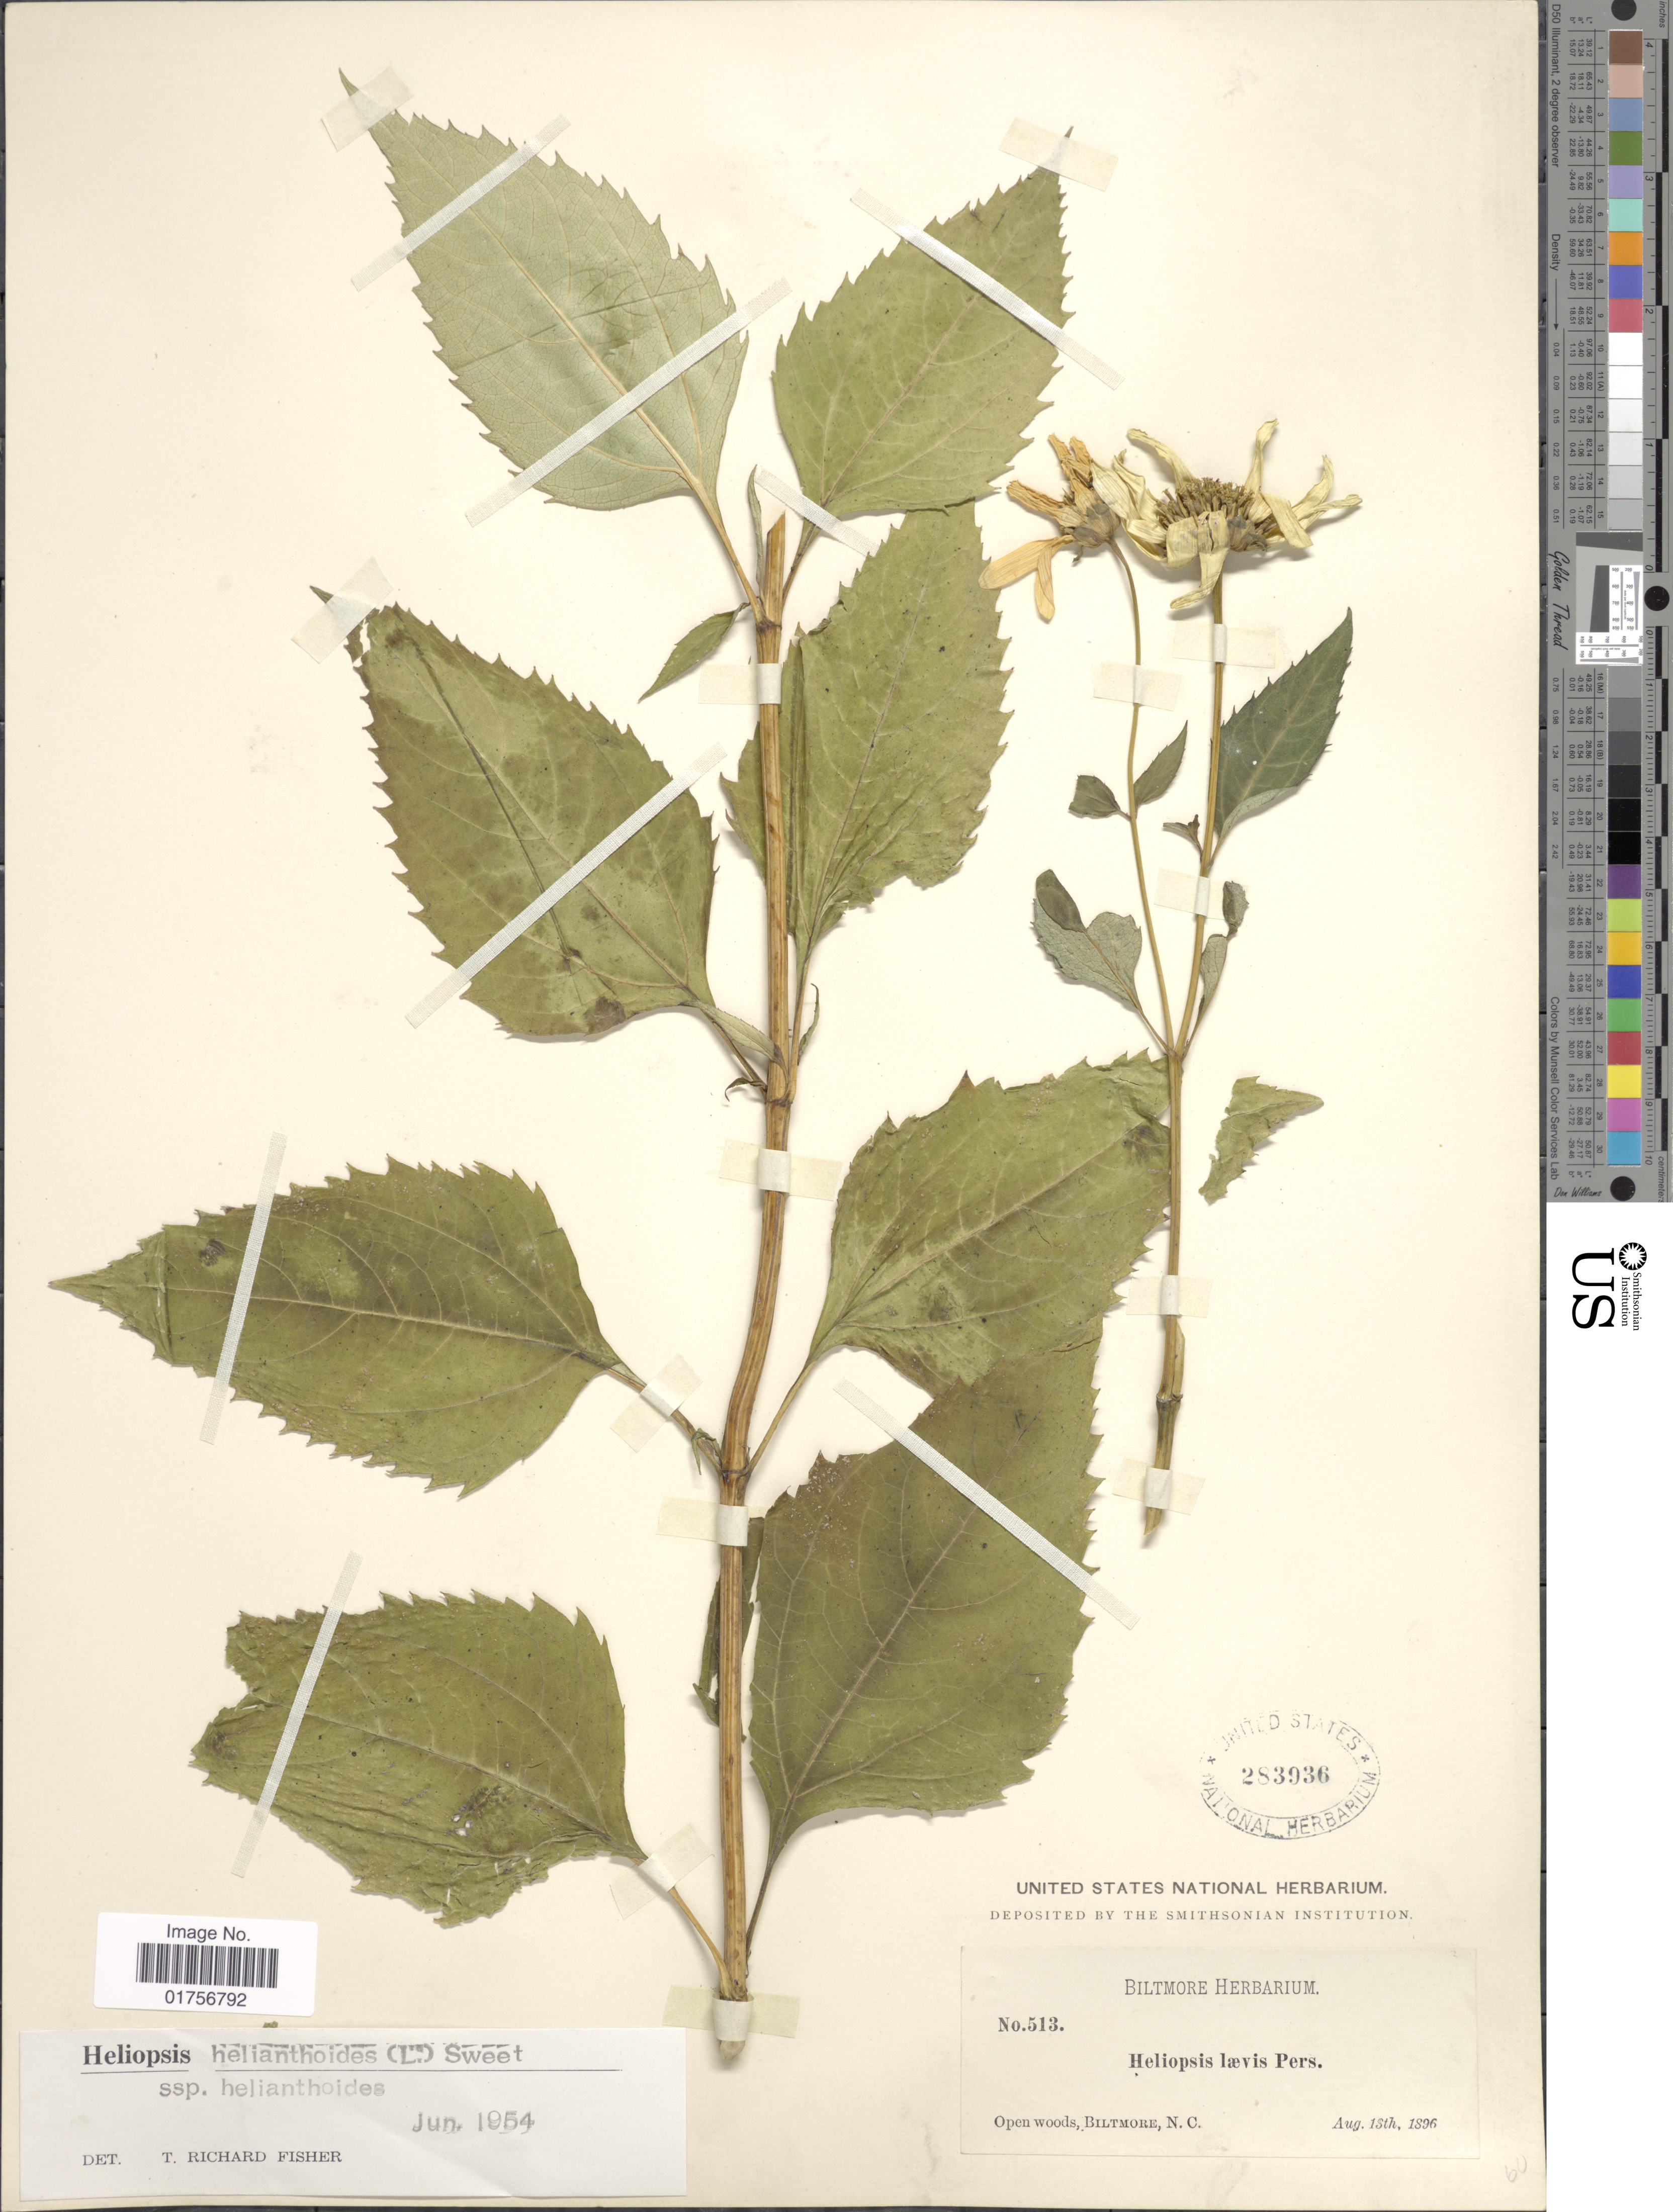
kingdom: Plantae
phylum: Tracheophyta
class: Magnoliopsida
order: Asterales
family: Asteraceae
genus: Heliopsis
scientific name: Heliopsis helianthoides subsp. helianthoides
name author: (L.) Sweet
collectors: ex herb. Biltmore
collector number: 513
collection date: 1896-08-15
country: United States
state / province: North Carolina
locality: Open woods, Biltmore, N. C.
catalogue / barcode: US 283936